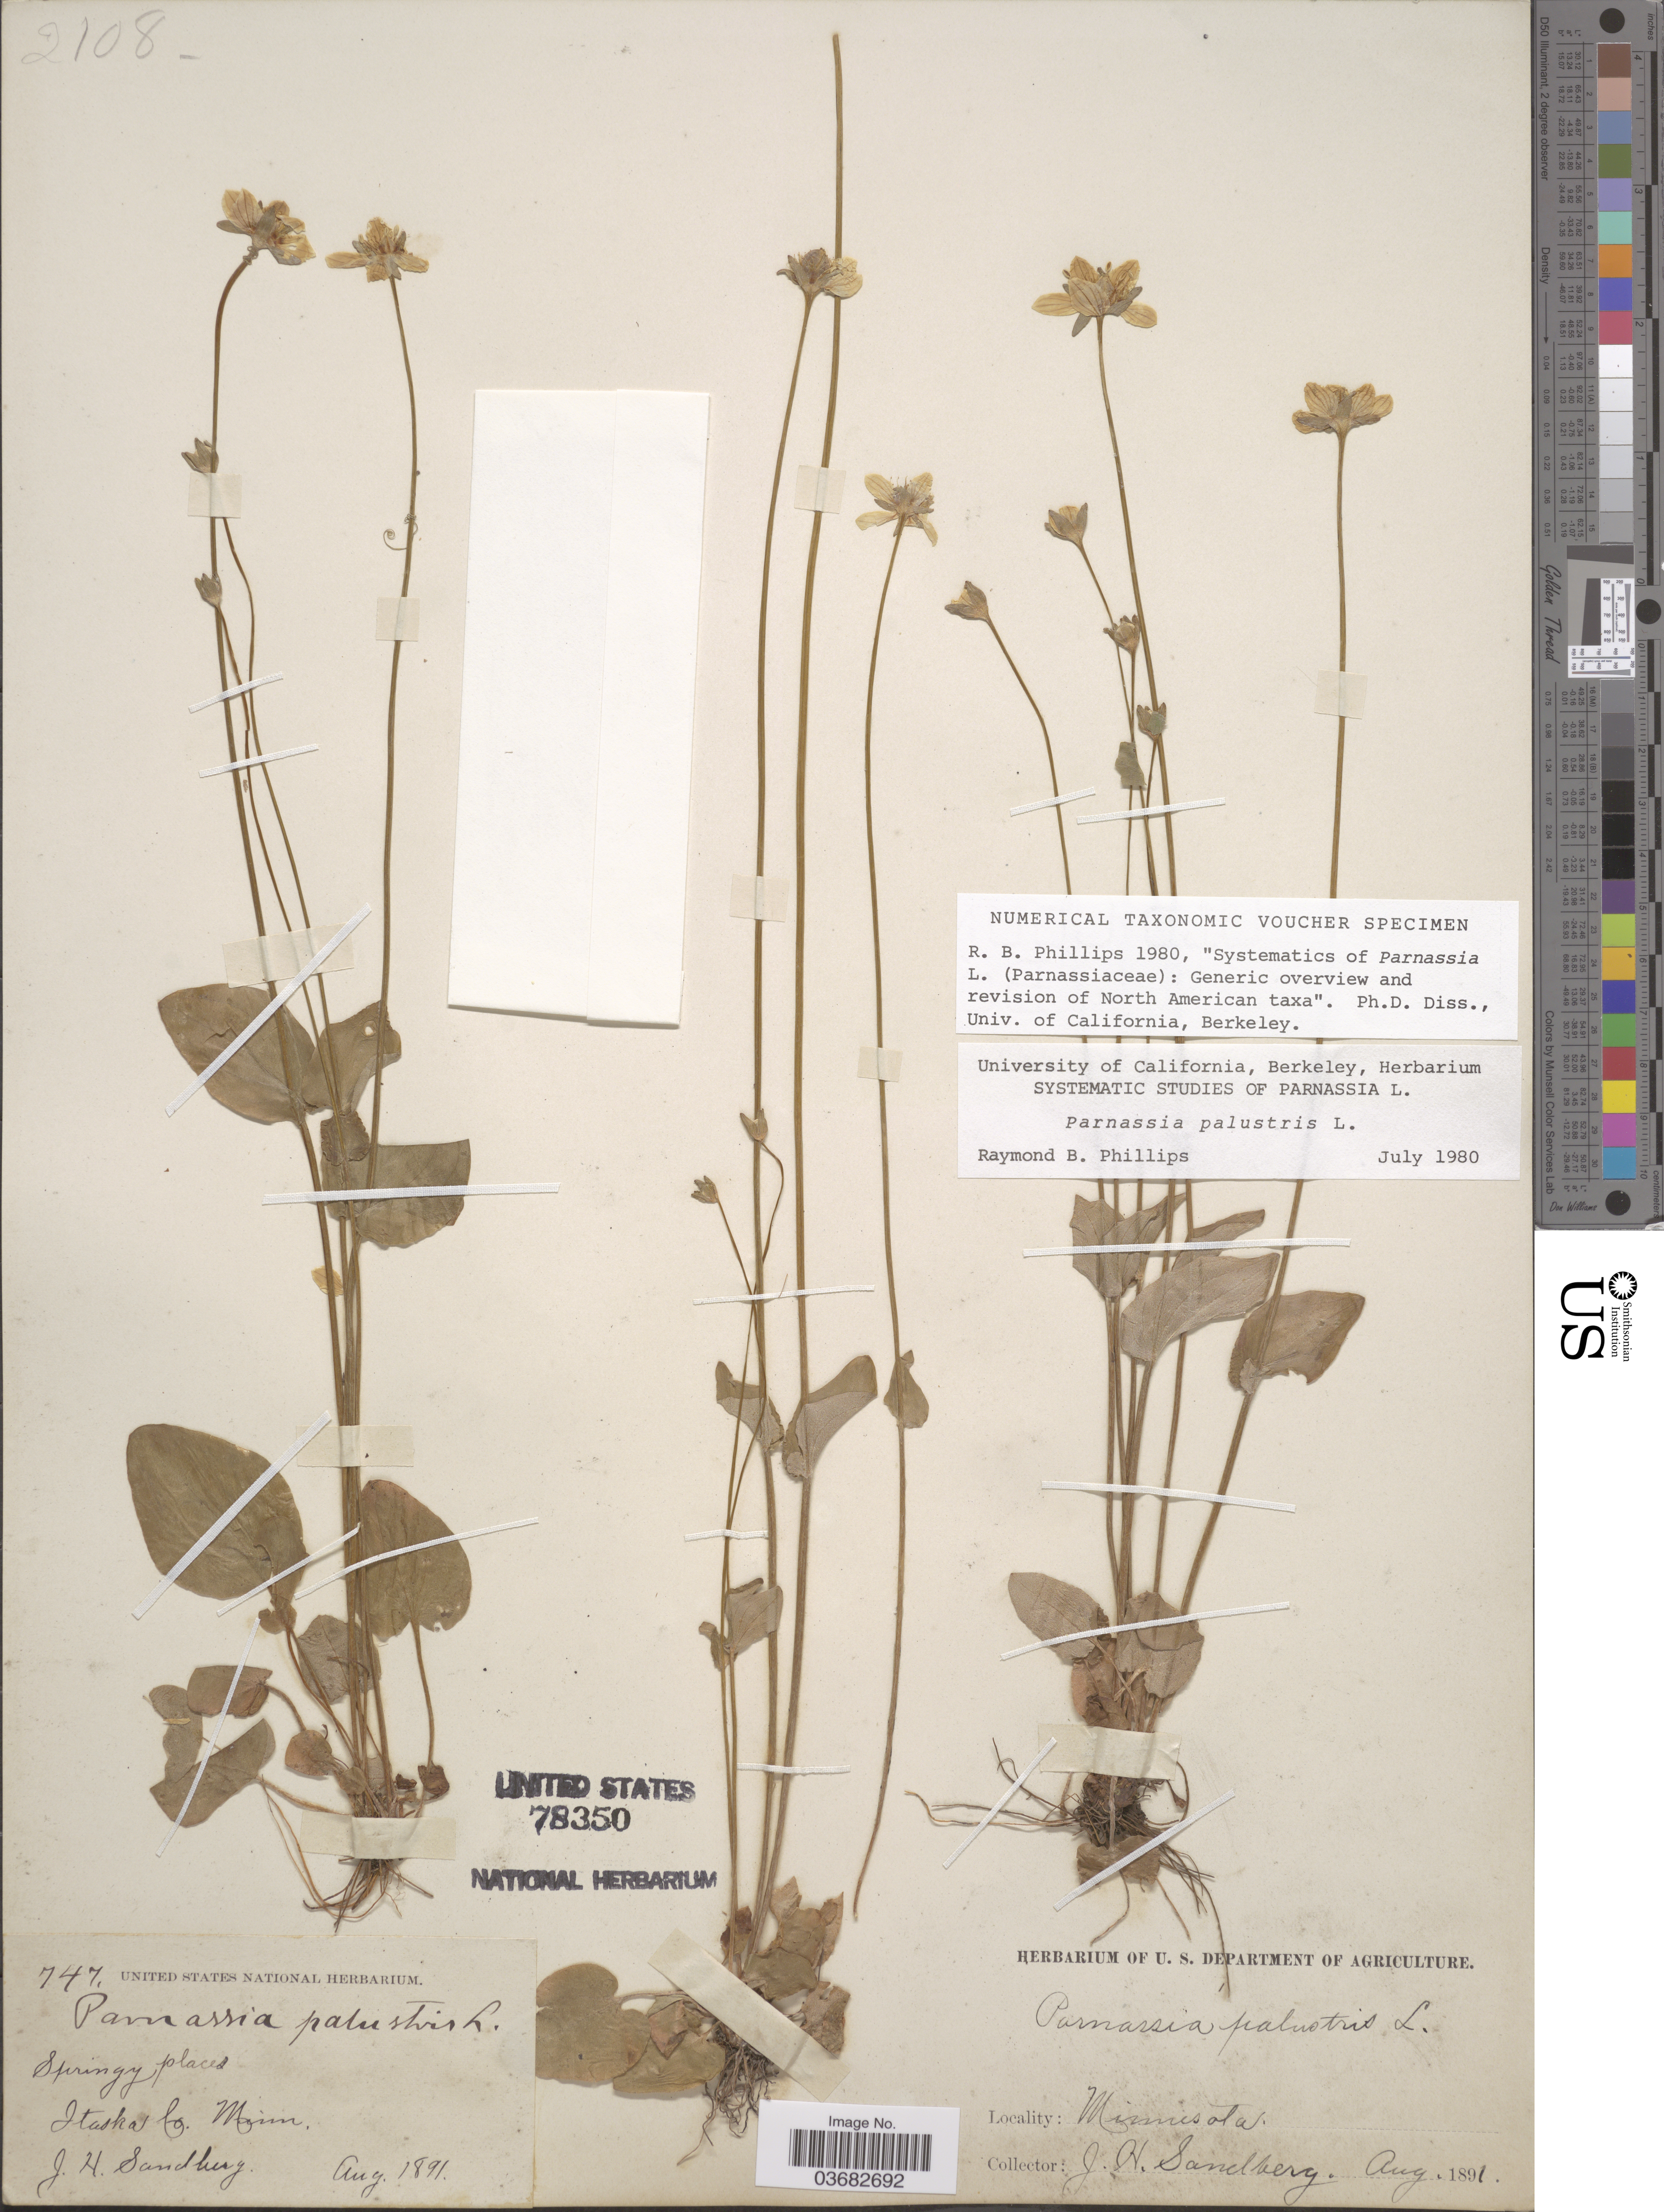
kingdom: Plantae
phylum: Tracheophyta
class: Magnoliopsida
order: Celastrales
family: Parnassiaceae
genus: Parnassia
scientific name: Parnassia palustris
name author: L.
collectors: J. H. Sandberg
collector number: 747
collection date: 1891-08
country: United States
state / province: Minnesota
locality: Springy places. Itaska Co.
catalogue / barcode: US 78350